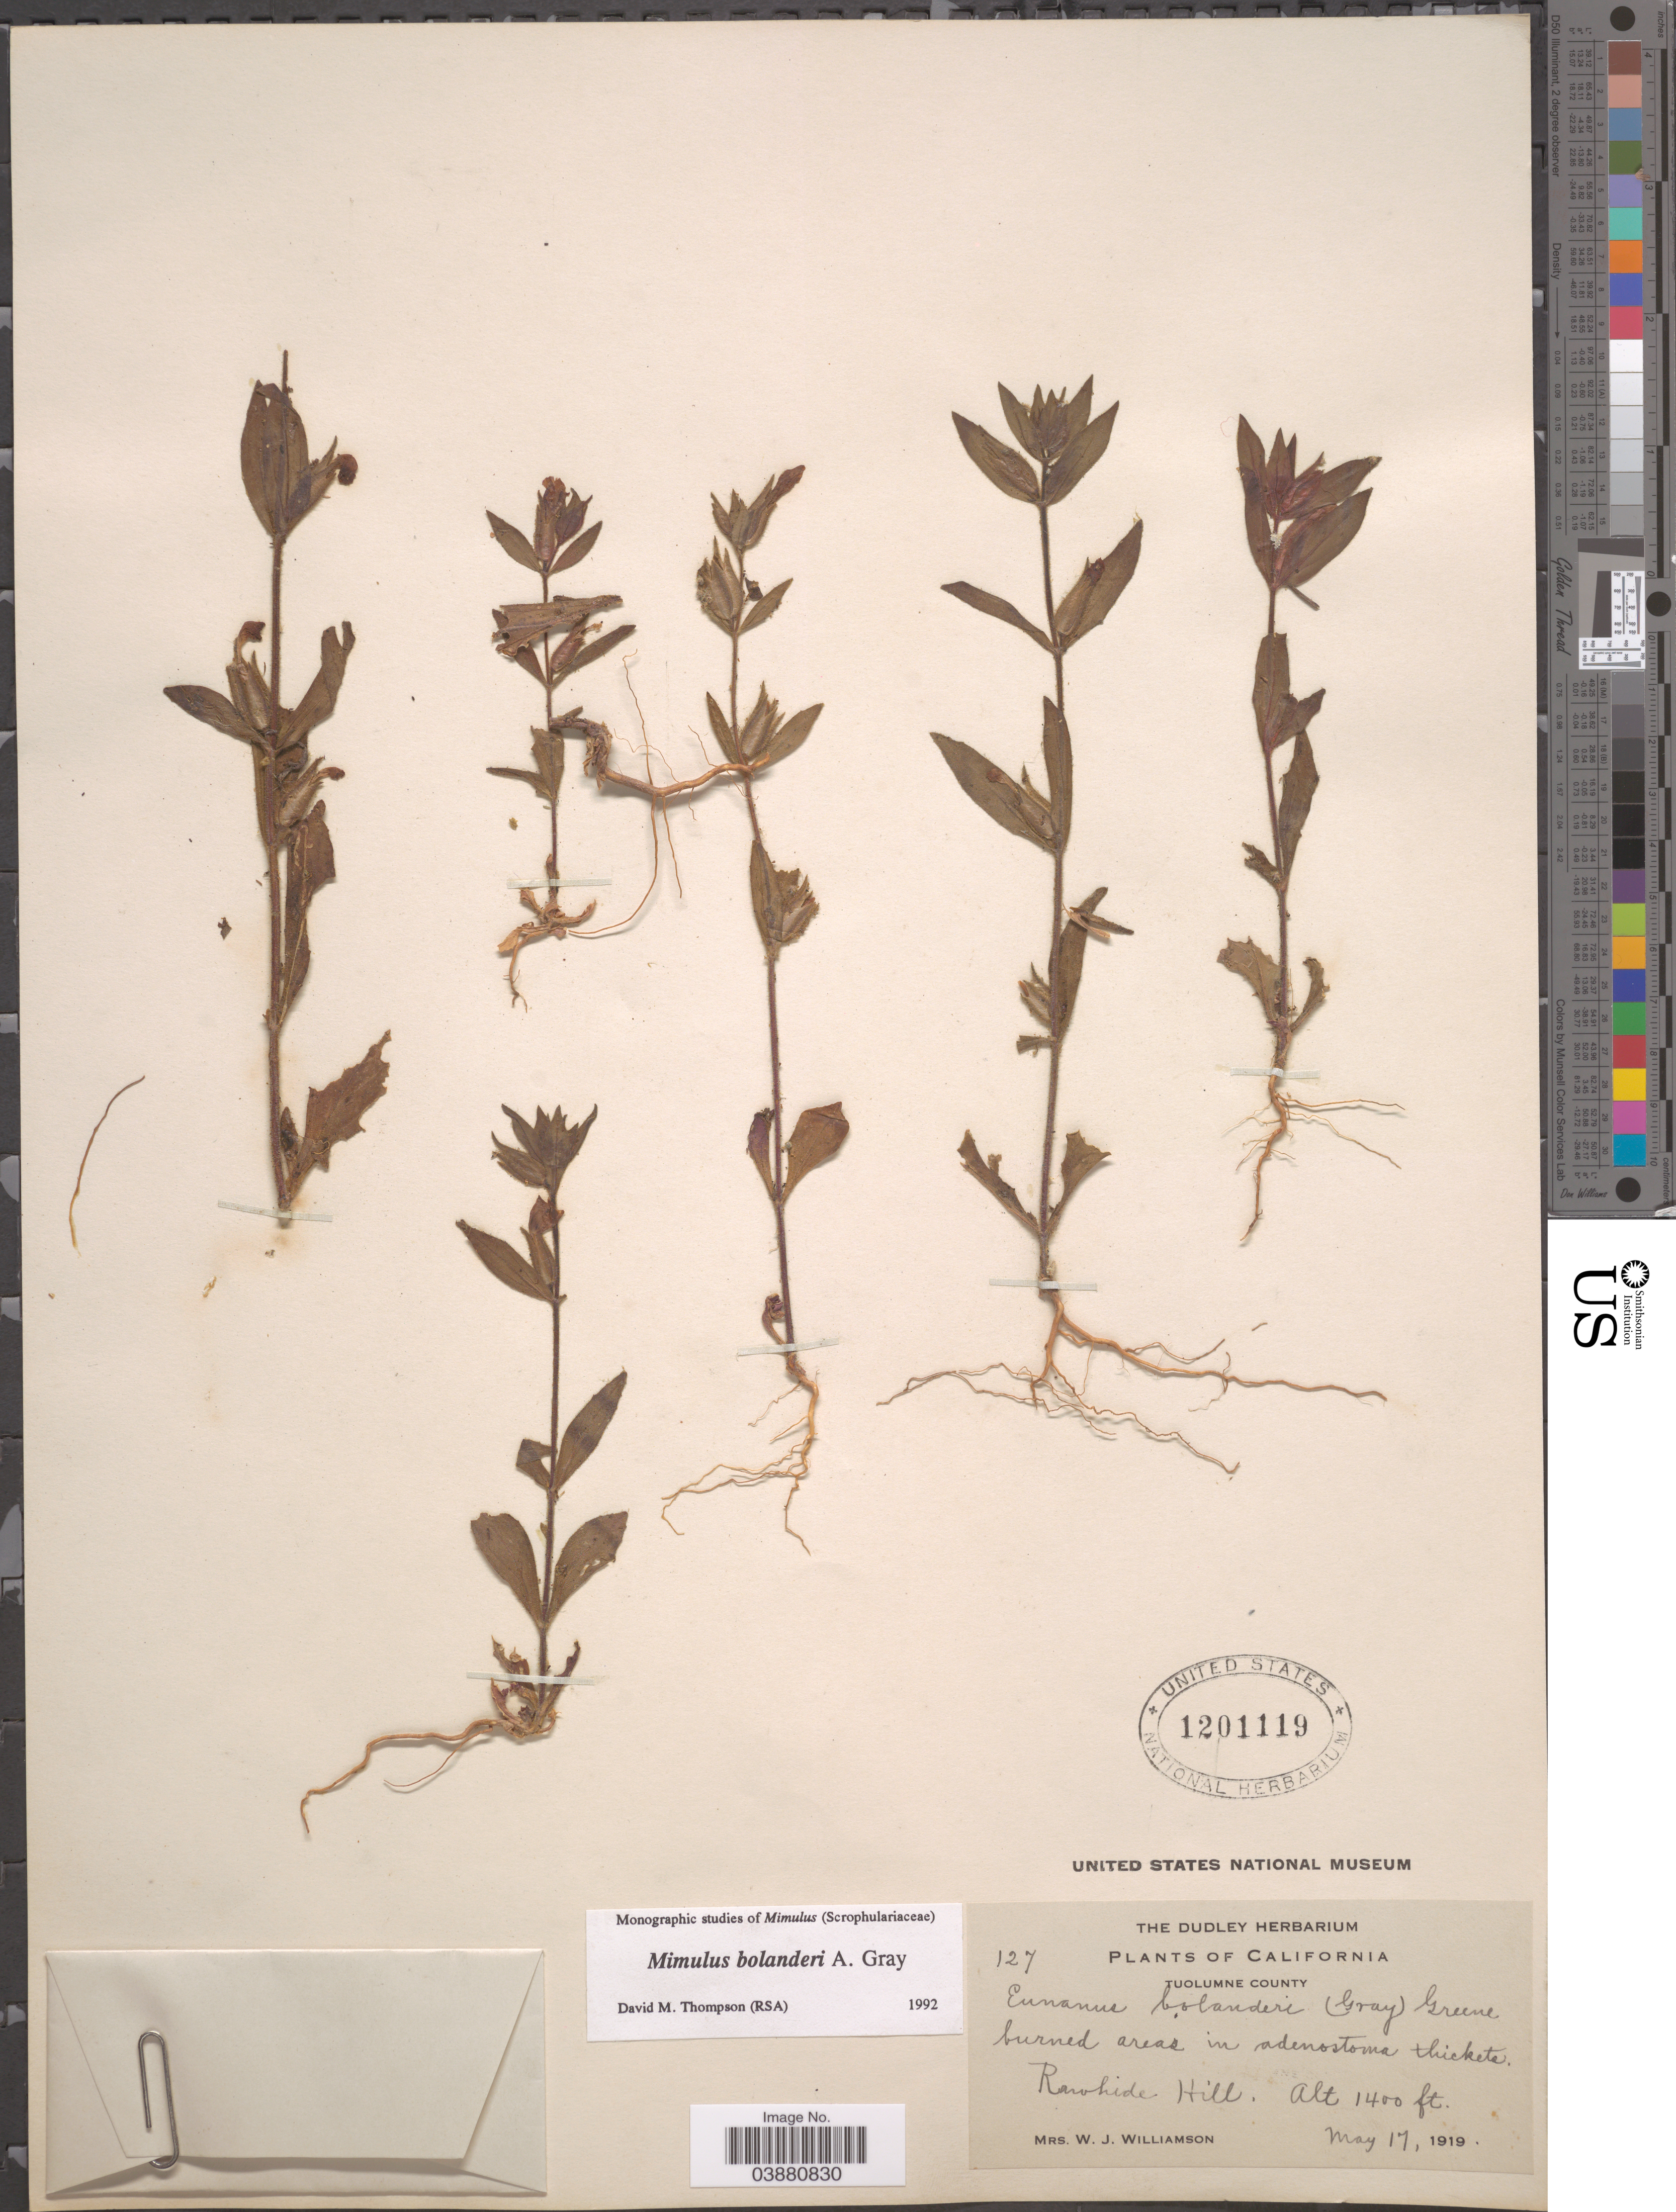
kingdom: Plantae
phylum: Tracheophyta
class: Magnoliopsida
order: Lamiales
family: Phrymaceae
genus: Mimulus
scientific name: Mimulus bolanderi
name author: A. Gray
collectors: W. Williamson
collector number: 127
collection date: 1919-05-17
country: United States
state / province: California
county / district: Tuolumne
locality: Tuolumne County. Rawhide Hill.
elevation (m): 427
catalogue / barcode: US 1201119